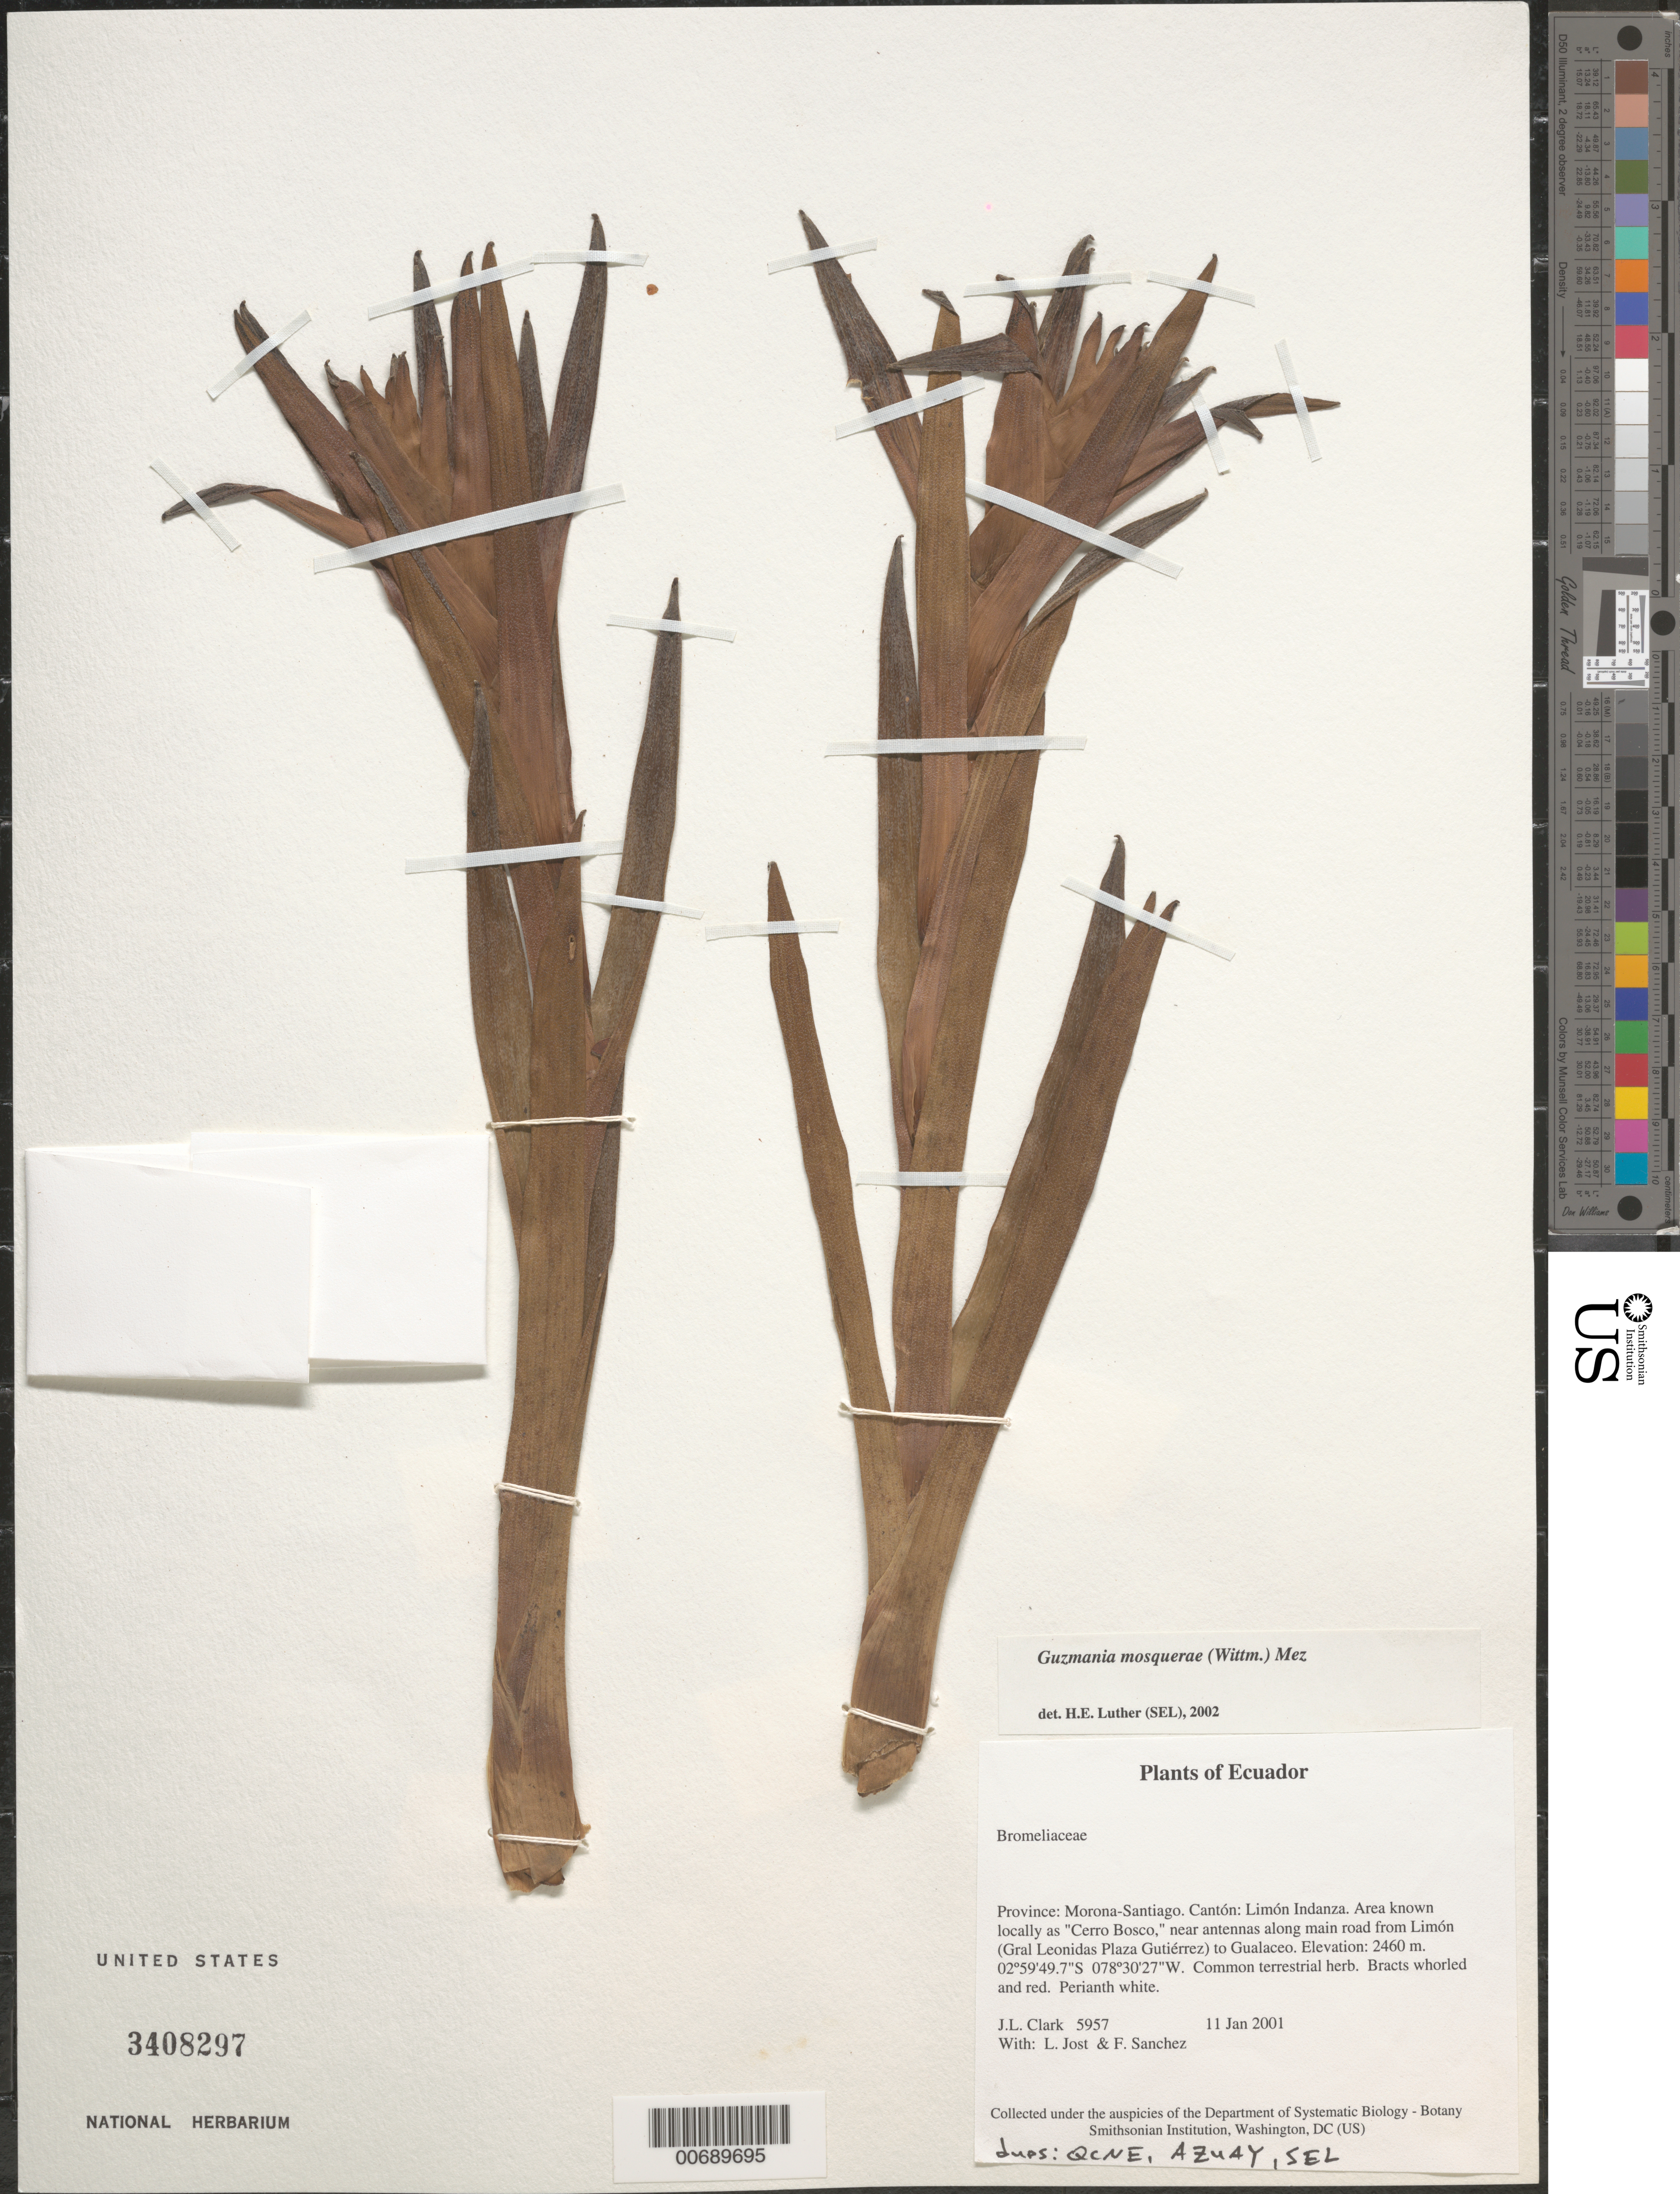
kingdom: Plantae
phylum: Tracheophyta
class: Liliopsida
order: Poales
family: Bromeliaceae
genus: Guzmania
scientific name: Guzmania mosquerae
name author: (Wittm.) Mez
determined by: Luther, Hans E.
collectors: J. L. Clark, L. Jost & F. Sanchez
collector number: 5957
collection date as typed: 11 Jan 2001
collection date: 2001-01-11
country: Ecuador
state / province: Morona-Santiago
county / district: Limón Indanza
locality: Area known locally as "Cerro Bosco," near antennas along main road from Limón (Gral Leonidas Plaza Gutiérrez) to Gualaceo.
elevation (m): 2460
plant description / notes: AZUAY, QCNE, SEL, US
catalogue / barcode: US 3408297